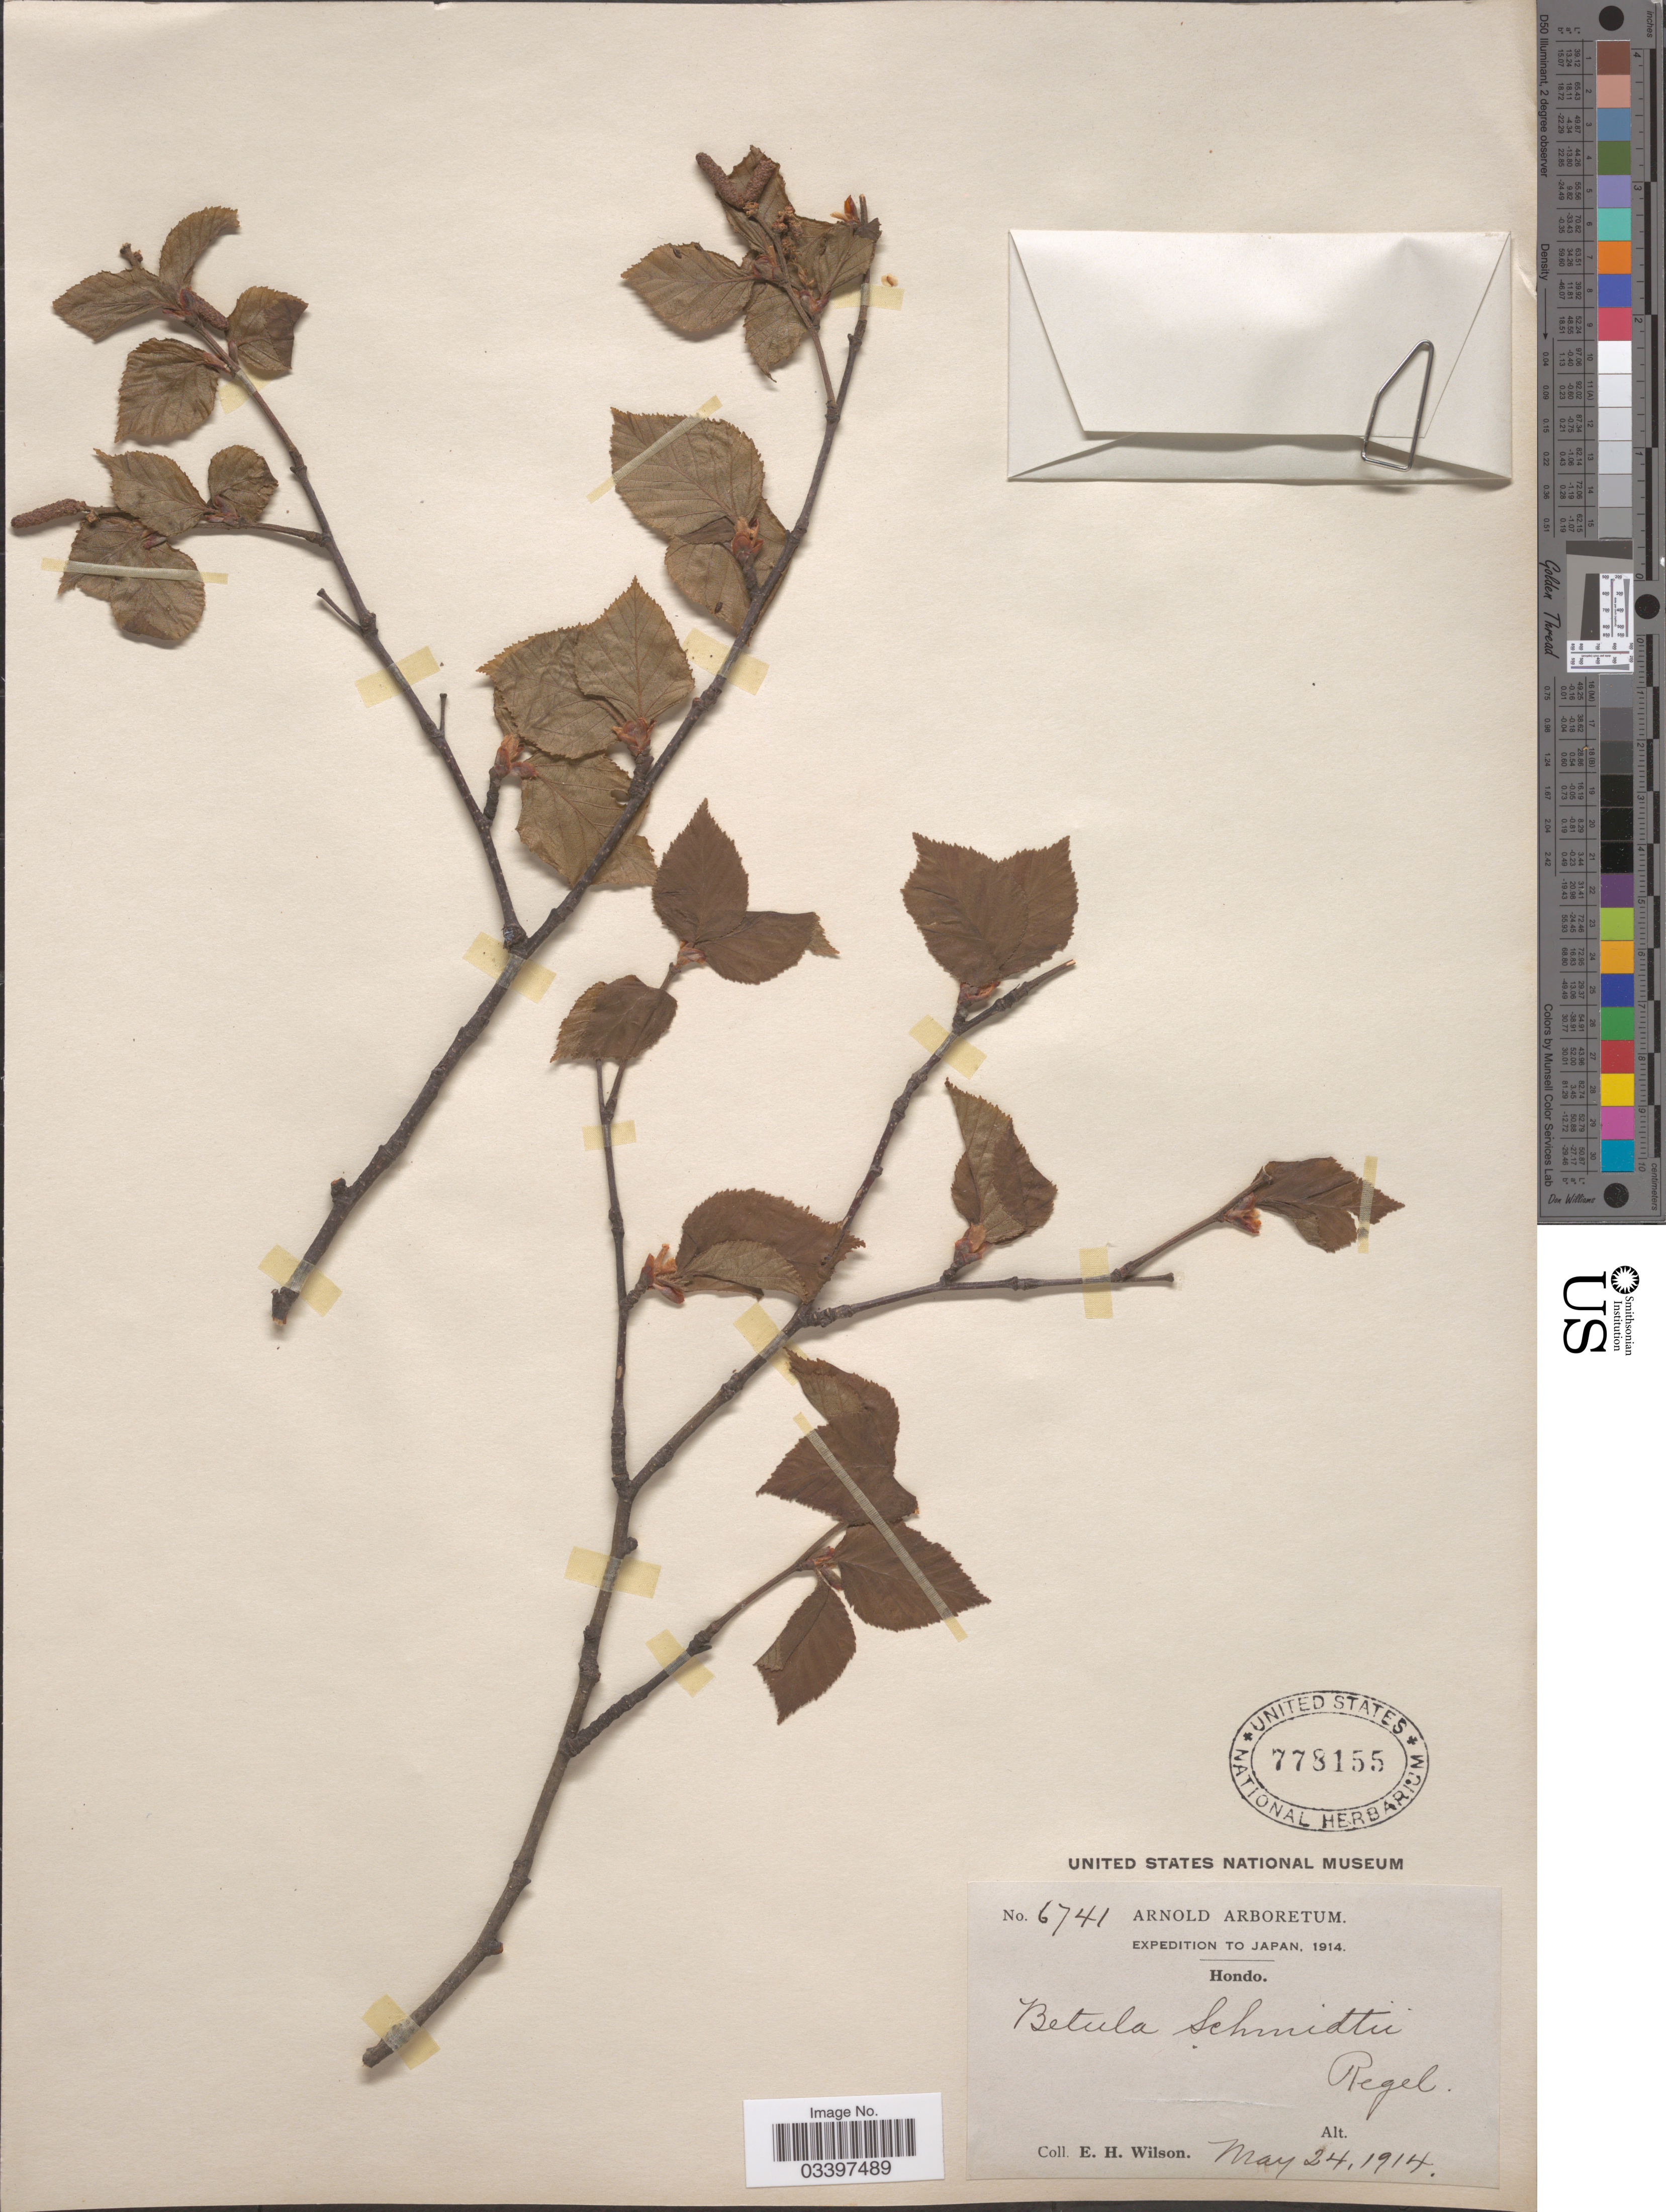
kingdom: Plantae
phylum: Tracheophyta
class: Magnoliopsida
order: Fagales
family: Betulaceae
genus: Betula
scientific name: Betula schmidtii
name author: Regel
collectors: E. Wilson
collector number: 6741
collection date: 1914-05-24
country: Japan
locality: Hondo.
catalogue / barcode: US 778155